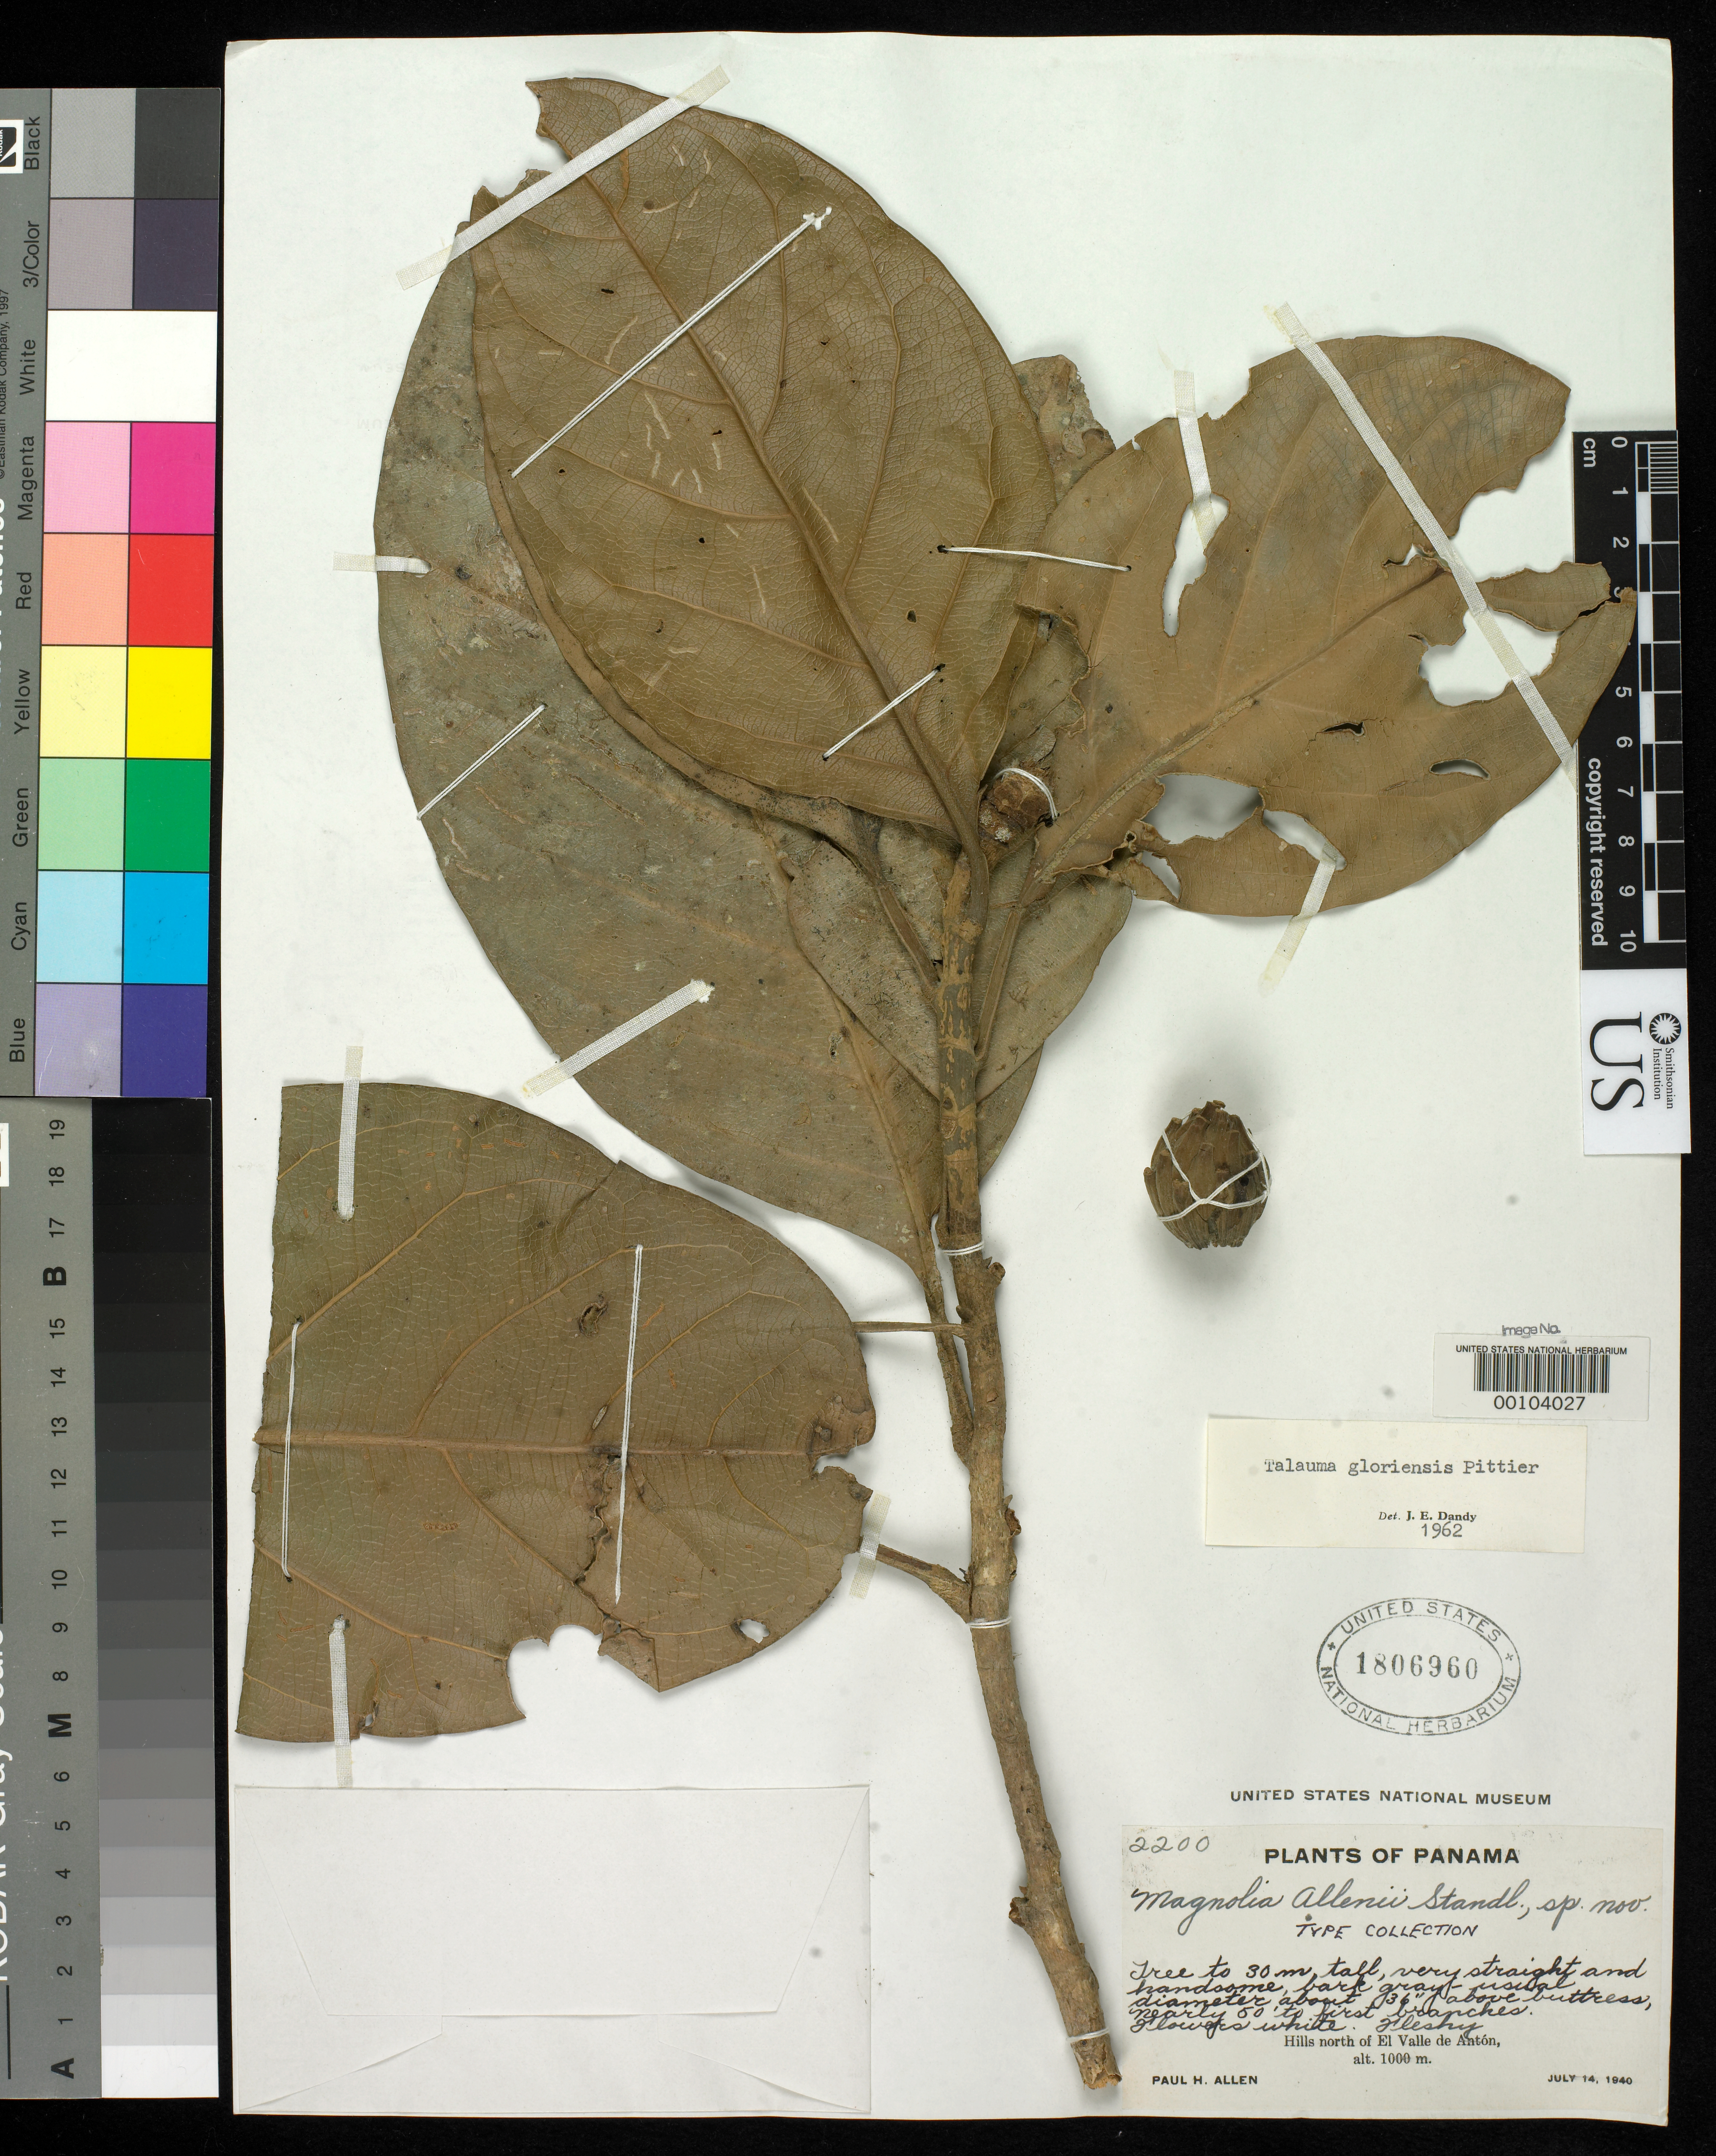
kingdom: Plantae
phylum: Tracheophyta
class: Magnoliopsida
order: Magnoliales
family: Magnoliaceae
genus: Magnolia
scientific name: Magnolia allenii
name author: Standl.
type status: Isotype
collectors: P. H. Allen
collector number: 2200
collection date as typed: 14 Jul 1940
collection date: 1940-07-14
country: Panama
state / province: Coclé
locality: North of el Valle De Anton.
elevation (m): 1000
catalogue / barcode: US 1806960